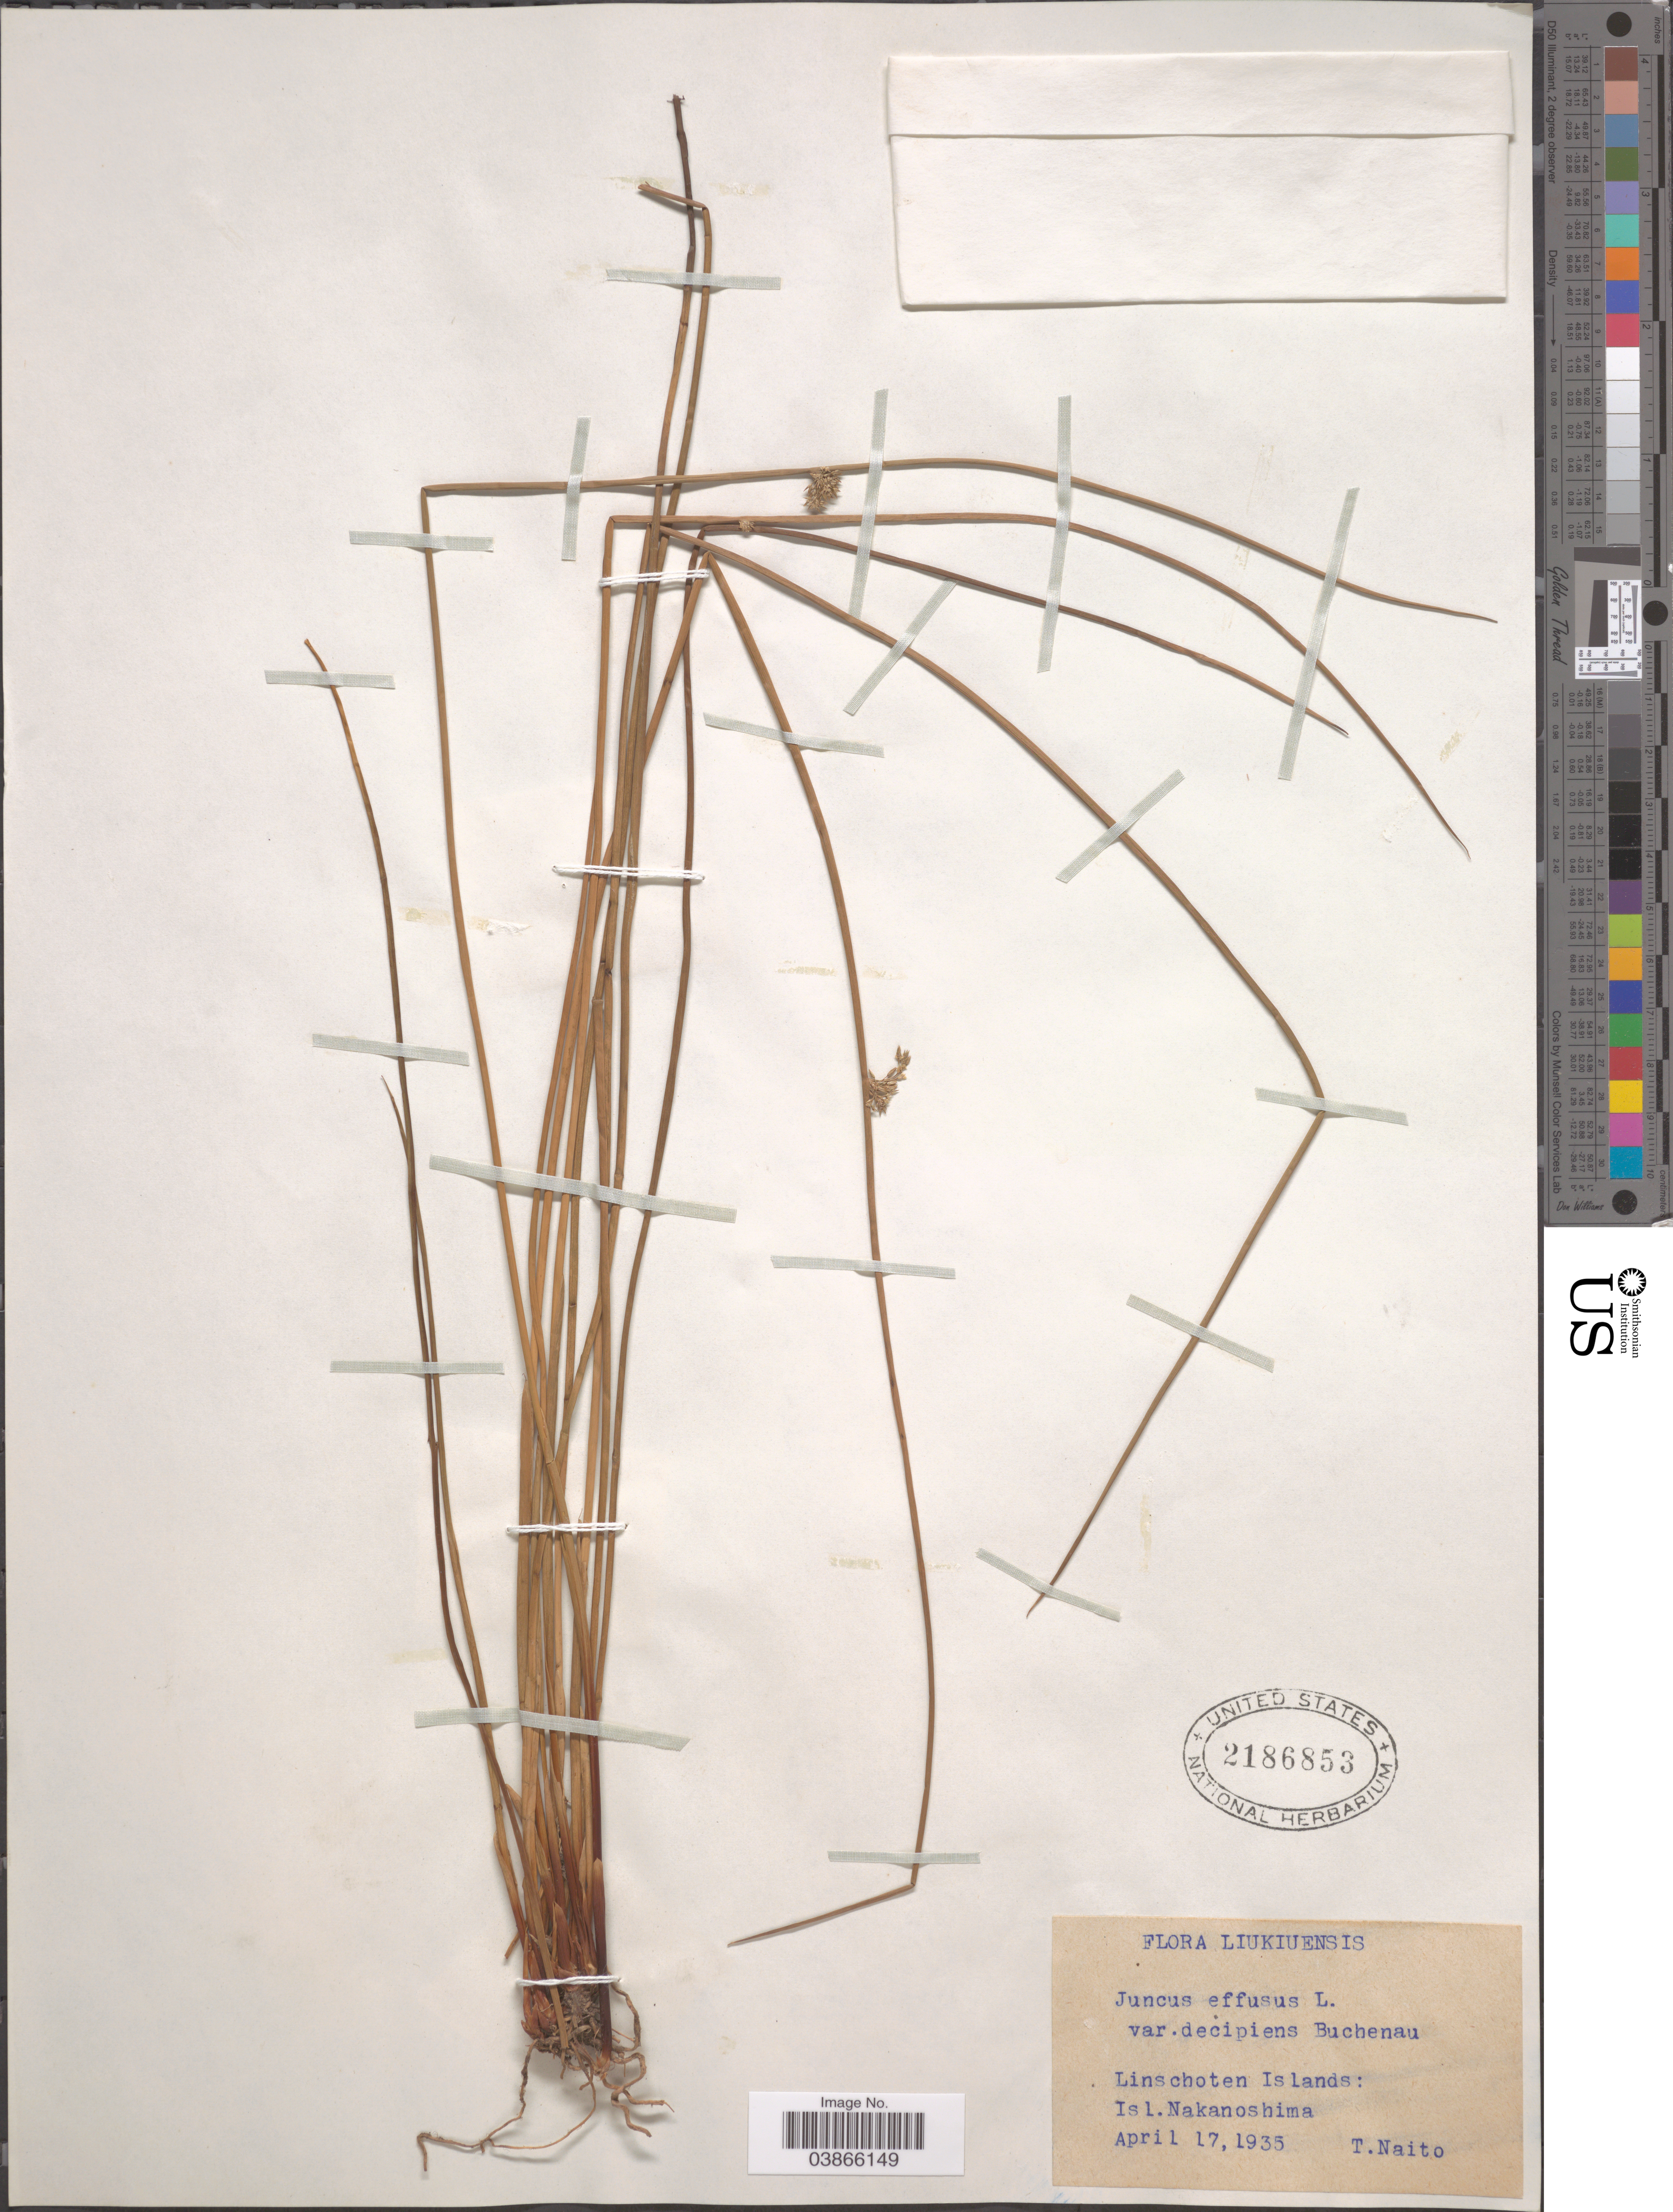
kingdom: Plantae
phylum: Tracheophyta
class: Liliopsida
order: Poales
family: Juncaceae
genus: Juncus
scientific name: Juncus effusus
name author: L.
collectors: T. Naito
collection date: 1935-04-17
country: Japan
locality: Liukiuensis. Linschoten Islands: Isl. Nakanoshima.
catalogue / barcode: US 2186853